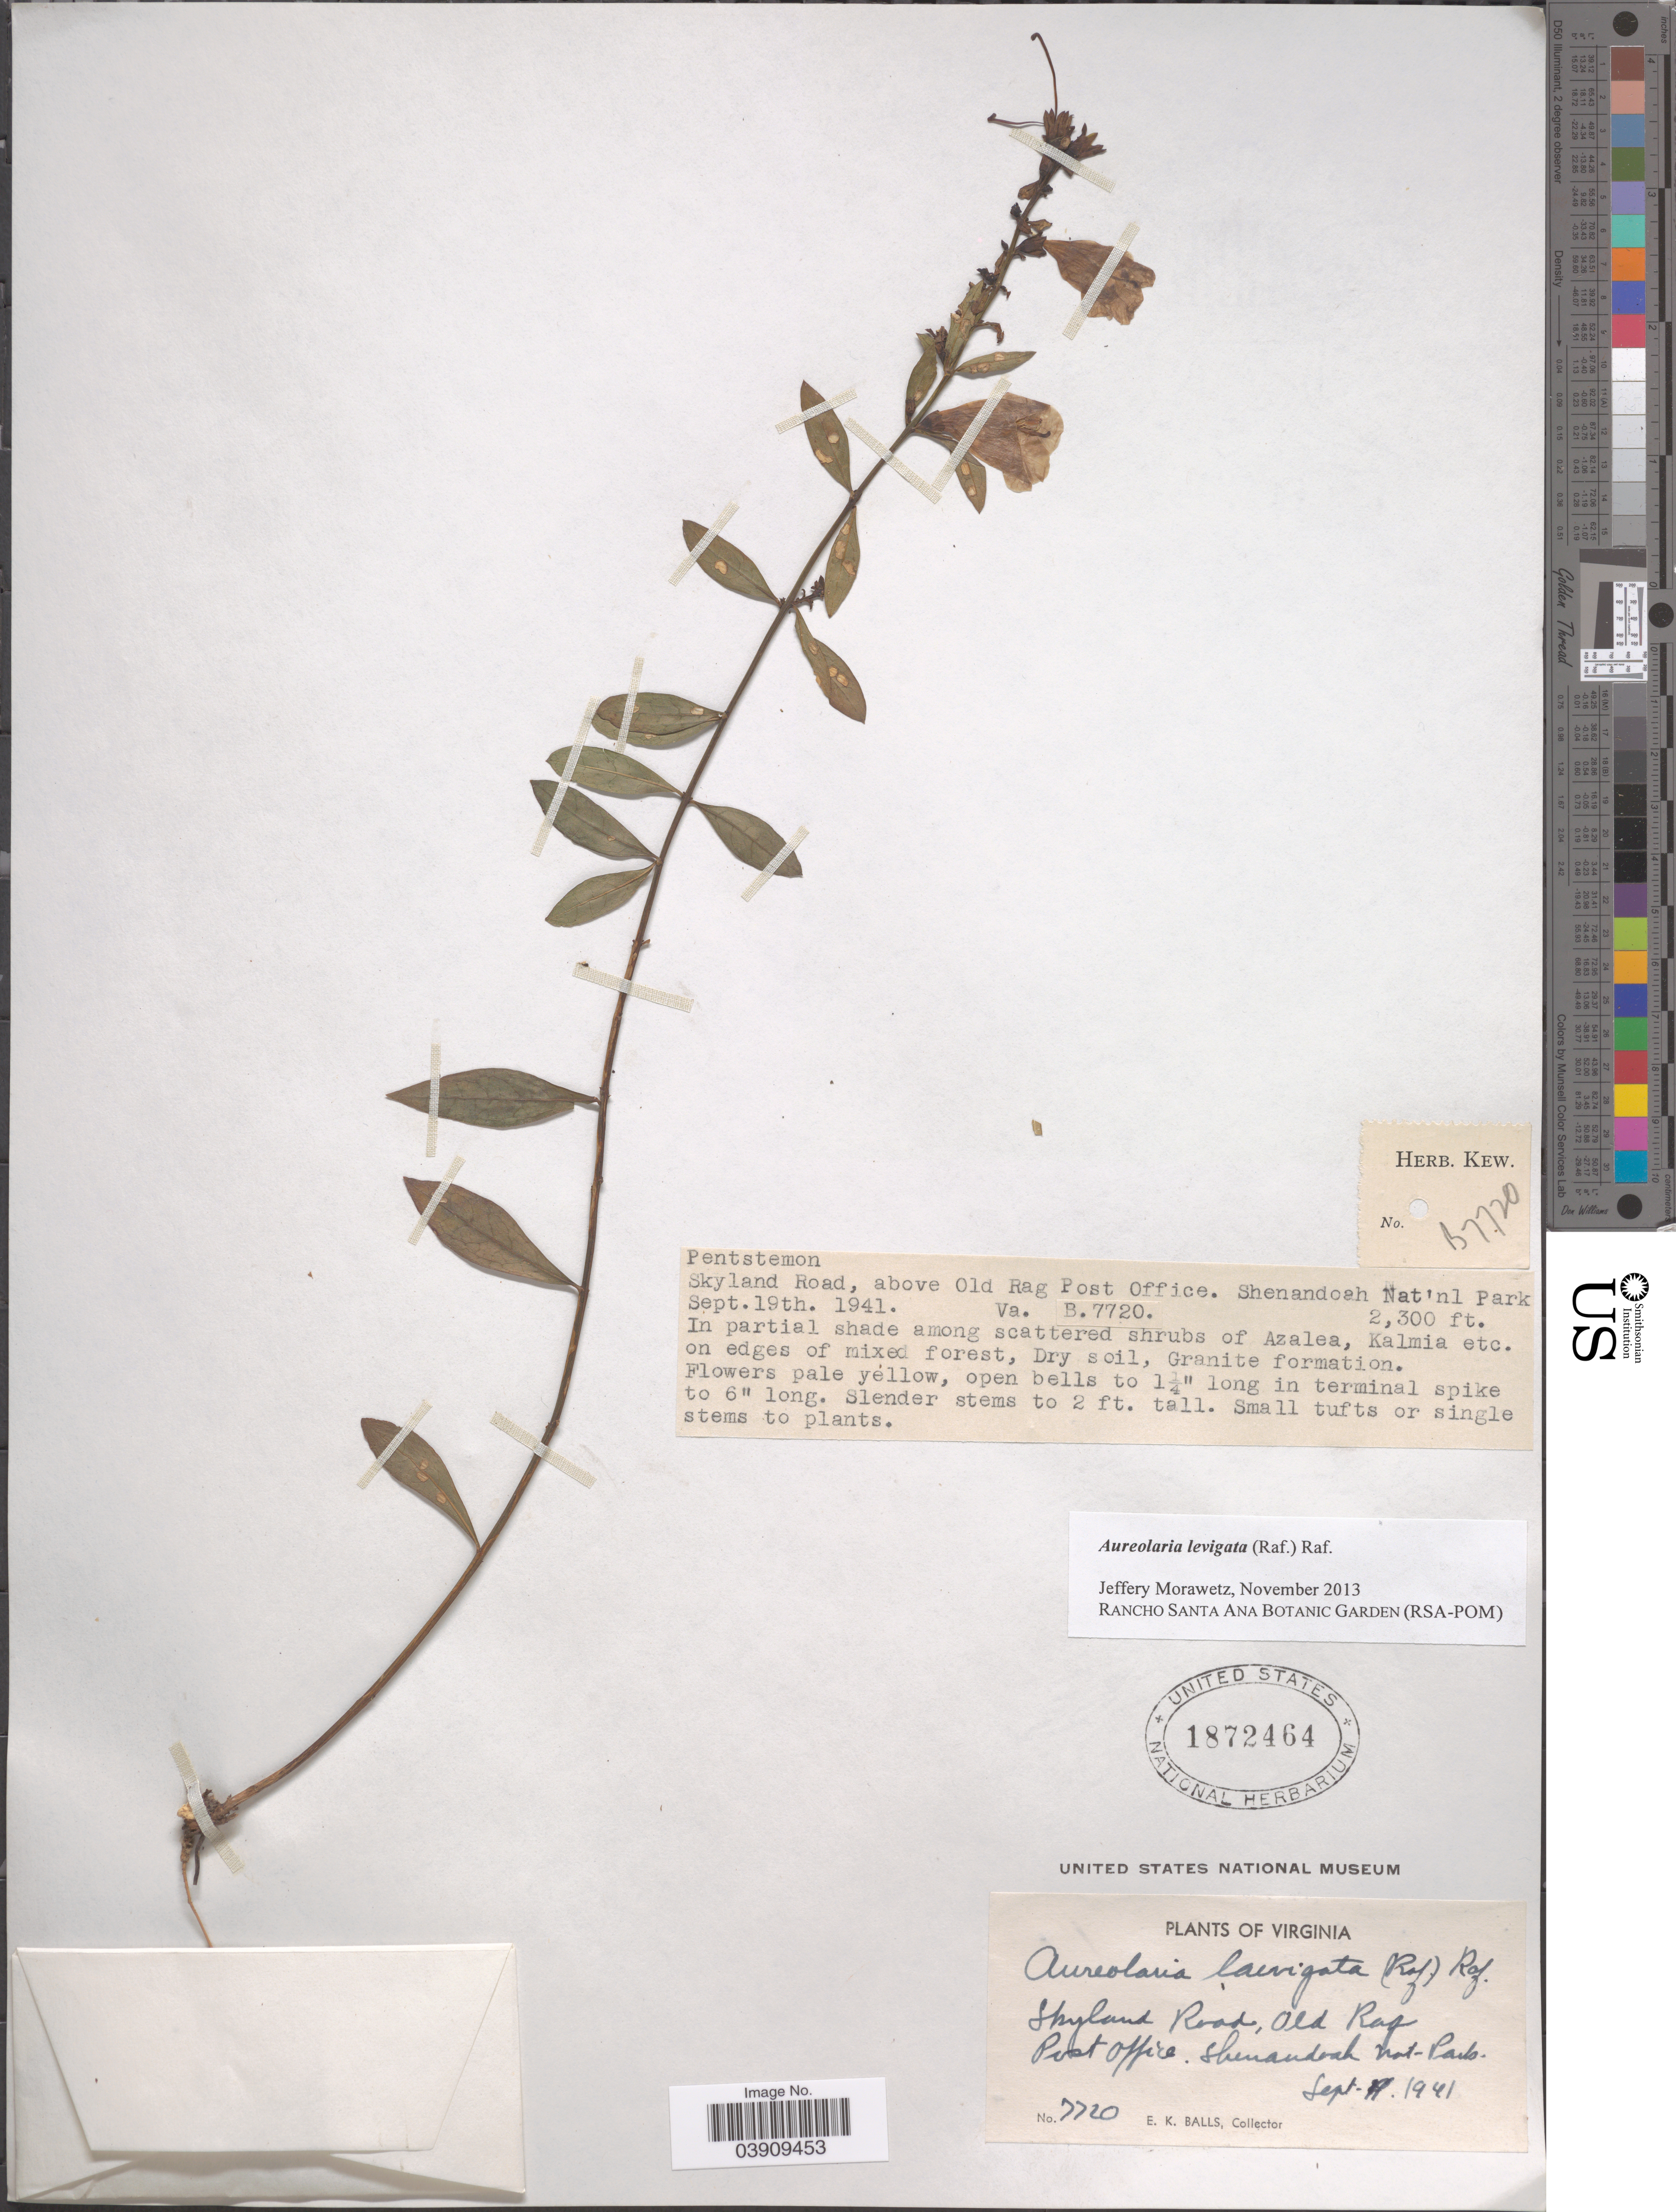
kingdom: Plantae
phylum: Tracheophyta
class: Magnoliopsida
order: Lamiales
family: Orobanchaceae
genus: Aureolaria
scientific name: Aureolaria laevigata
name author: (Raf.) Raf.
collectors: E. K. Balls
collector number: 7720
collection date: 1941-09-19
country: United States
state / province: Virginia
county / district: Madison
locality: Skyland Road, above Old Rag Post Office. Shenandoah Na'nl Park.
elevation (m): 701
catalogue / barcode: US 1872464